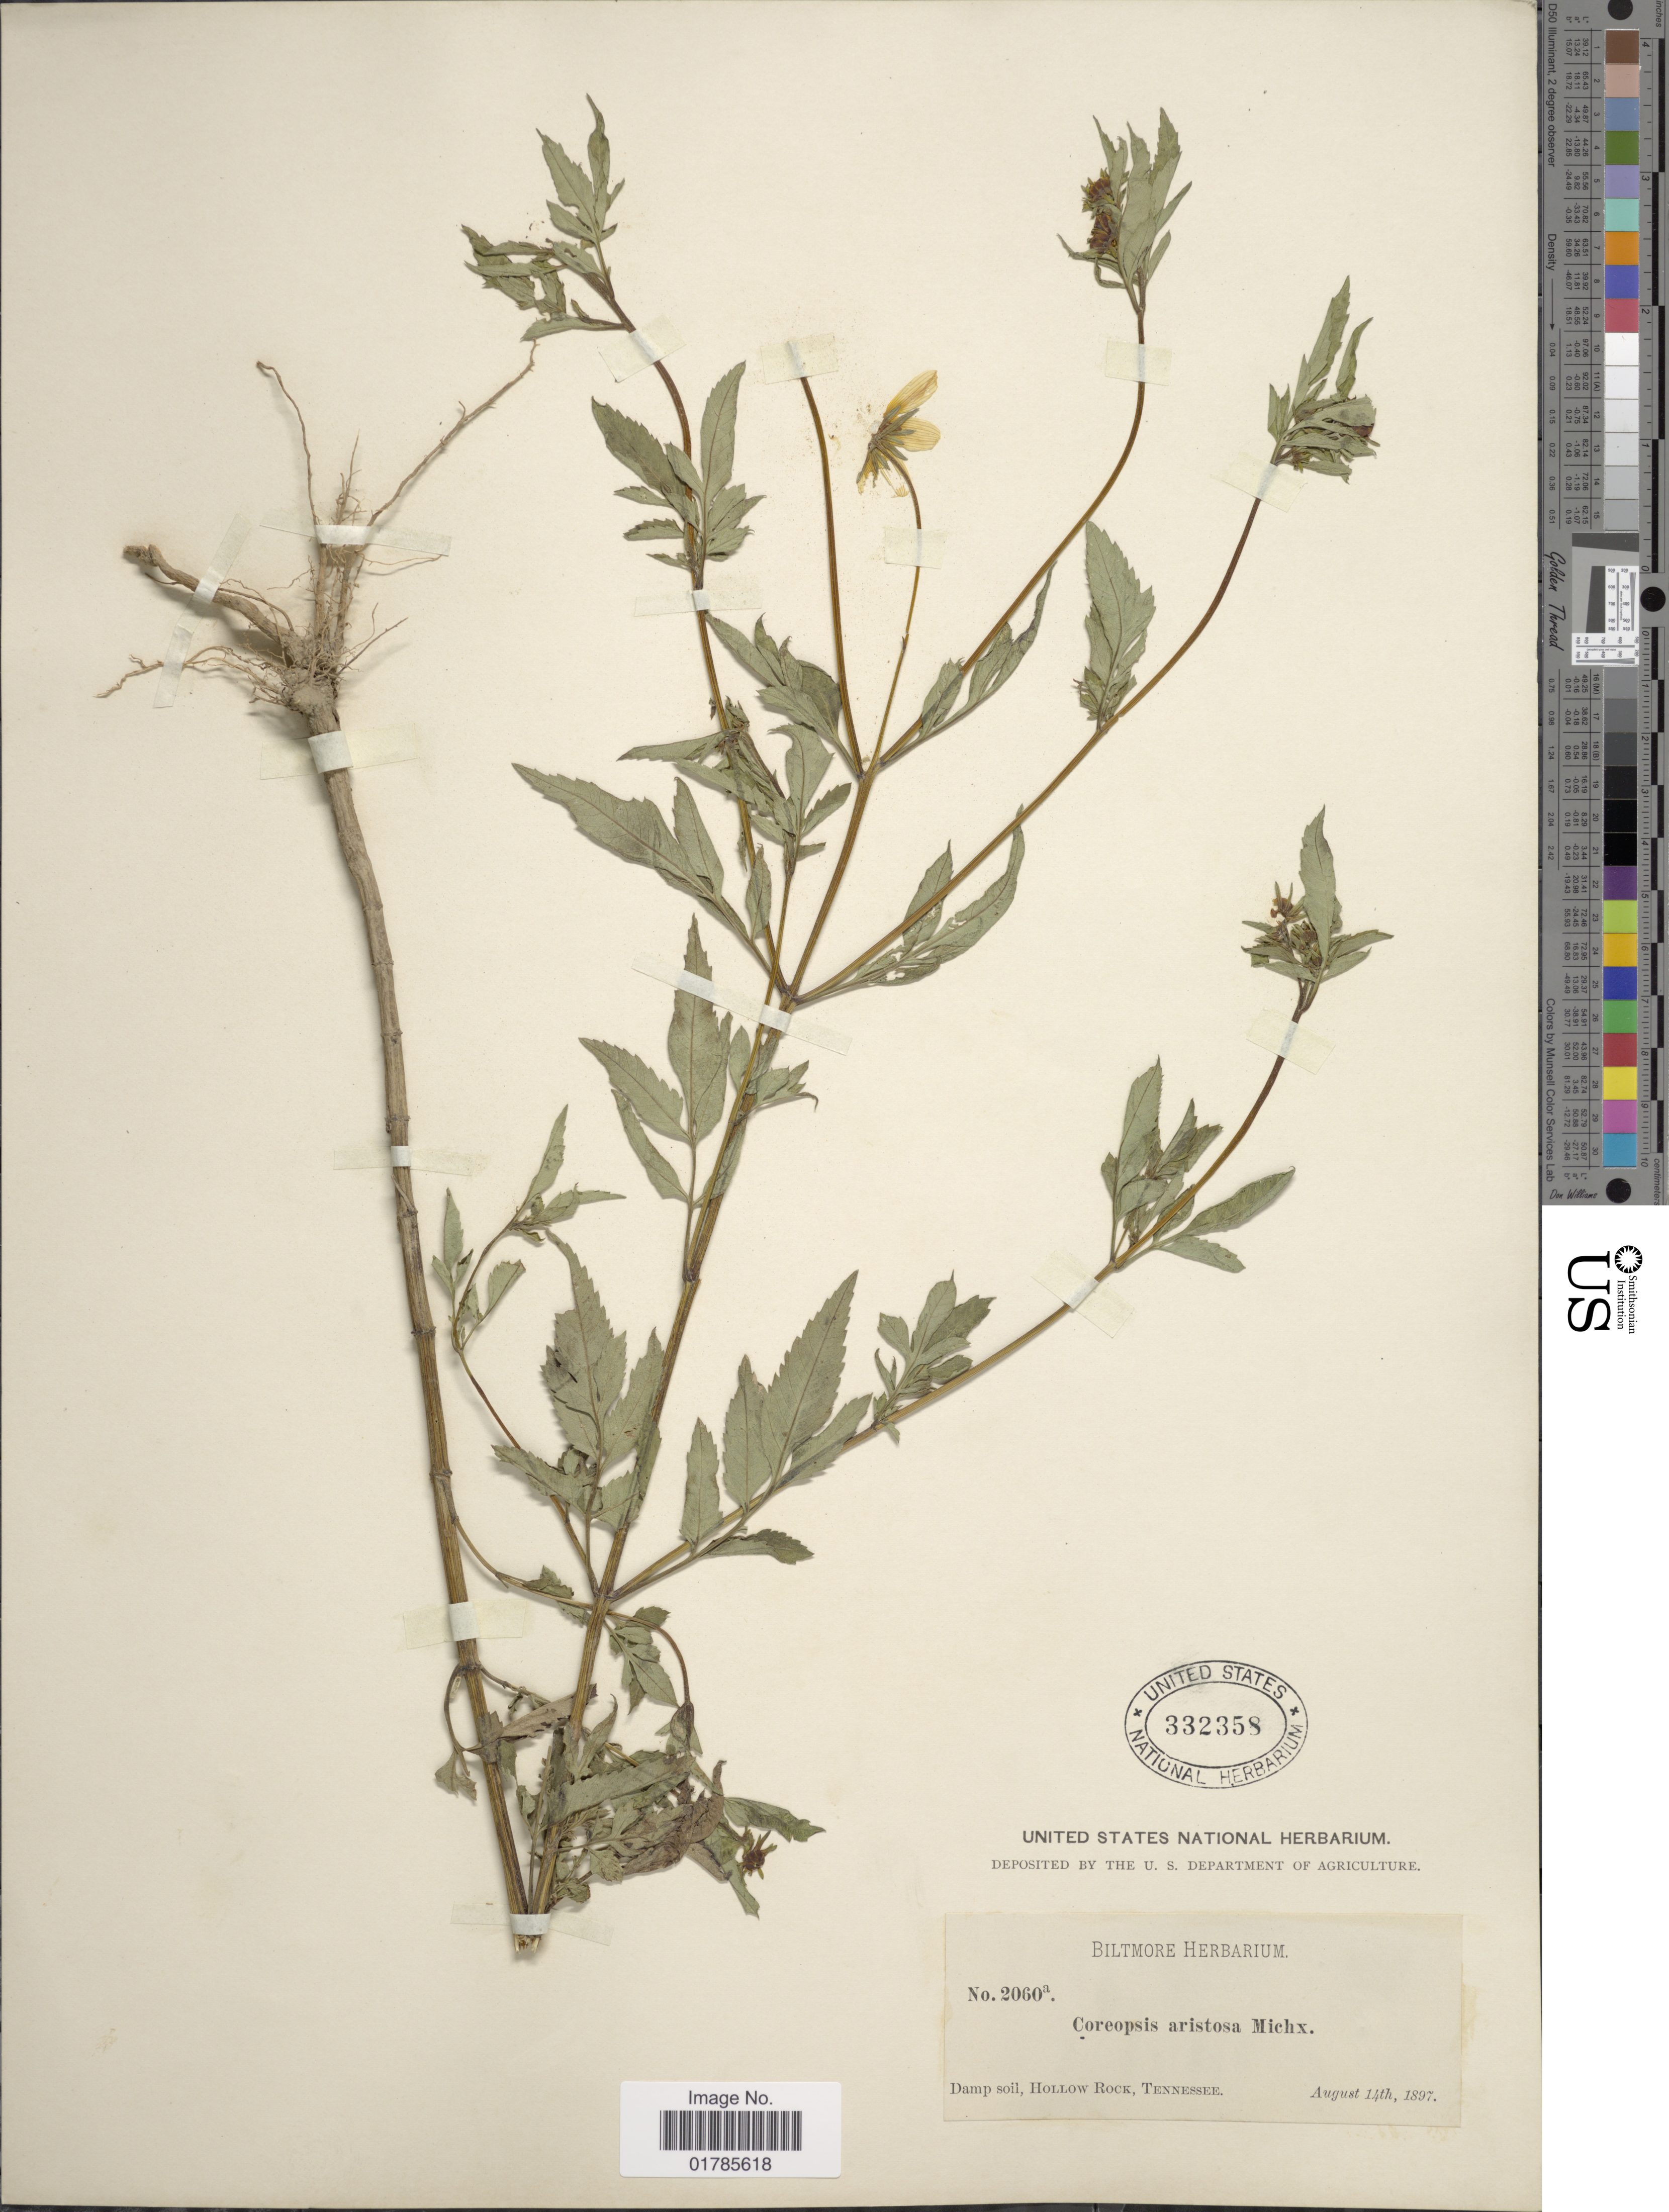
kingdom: Plantae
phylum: Tracheophyta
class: Magnoliopsida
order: Asterales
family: Asteraceae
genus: Bidens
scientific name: Bidens aristosa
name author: (Michx.) Britton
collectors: ex herb. Biltmore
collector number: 2060a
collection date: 1897-08-14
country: United States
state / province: Tennessee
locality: Hollow Rock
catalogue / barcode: US 332358